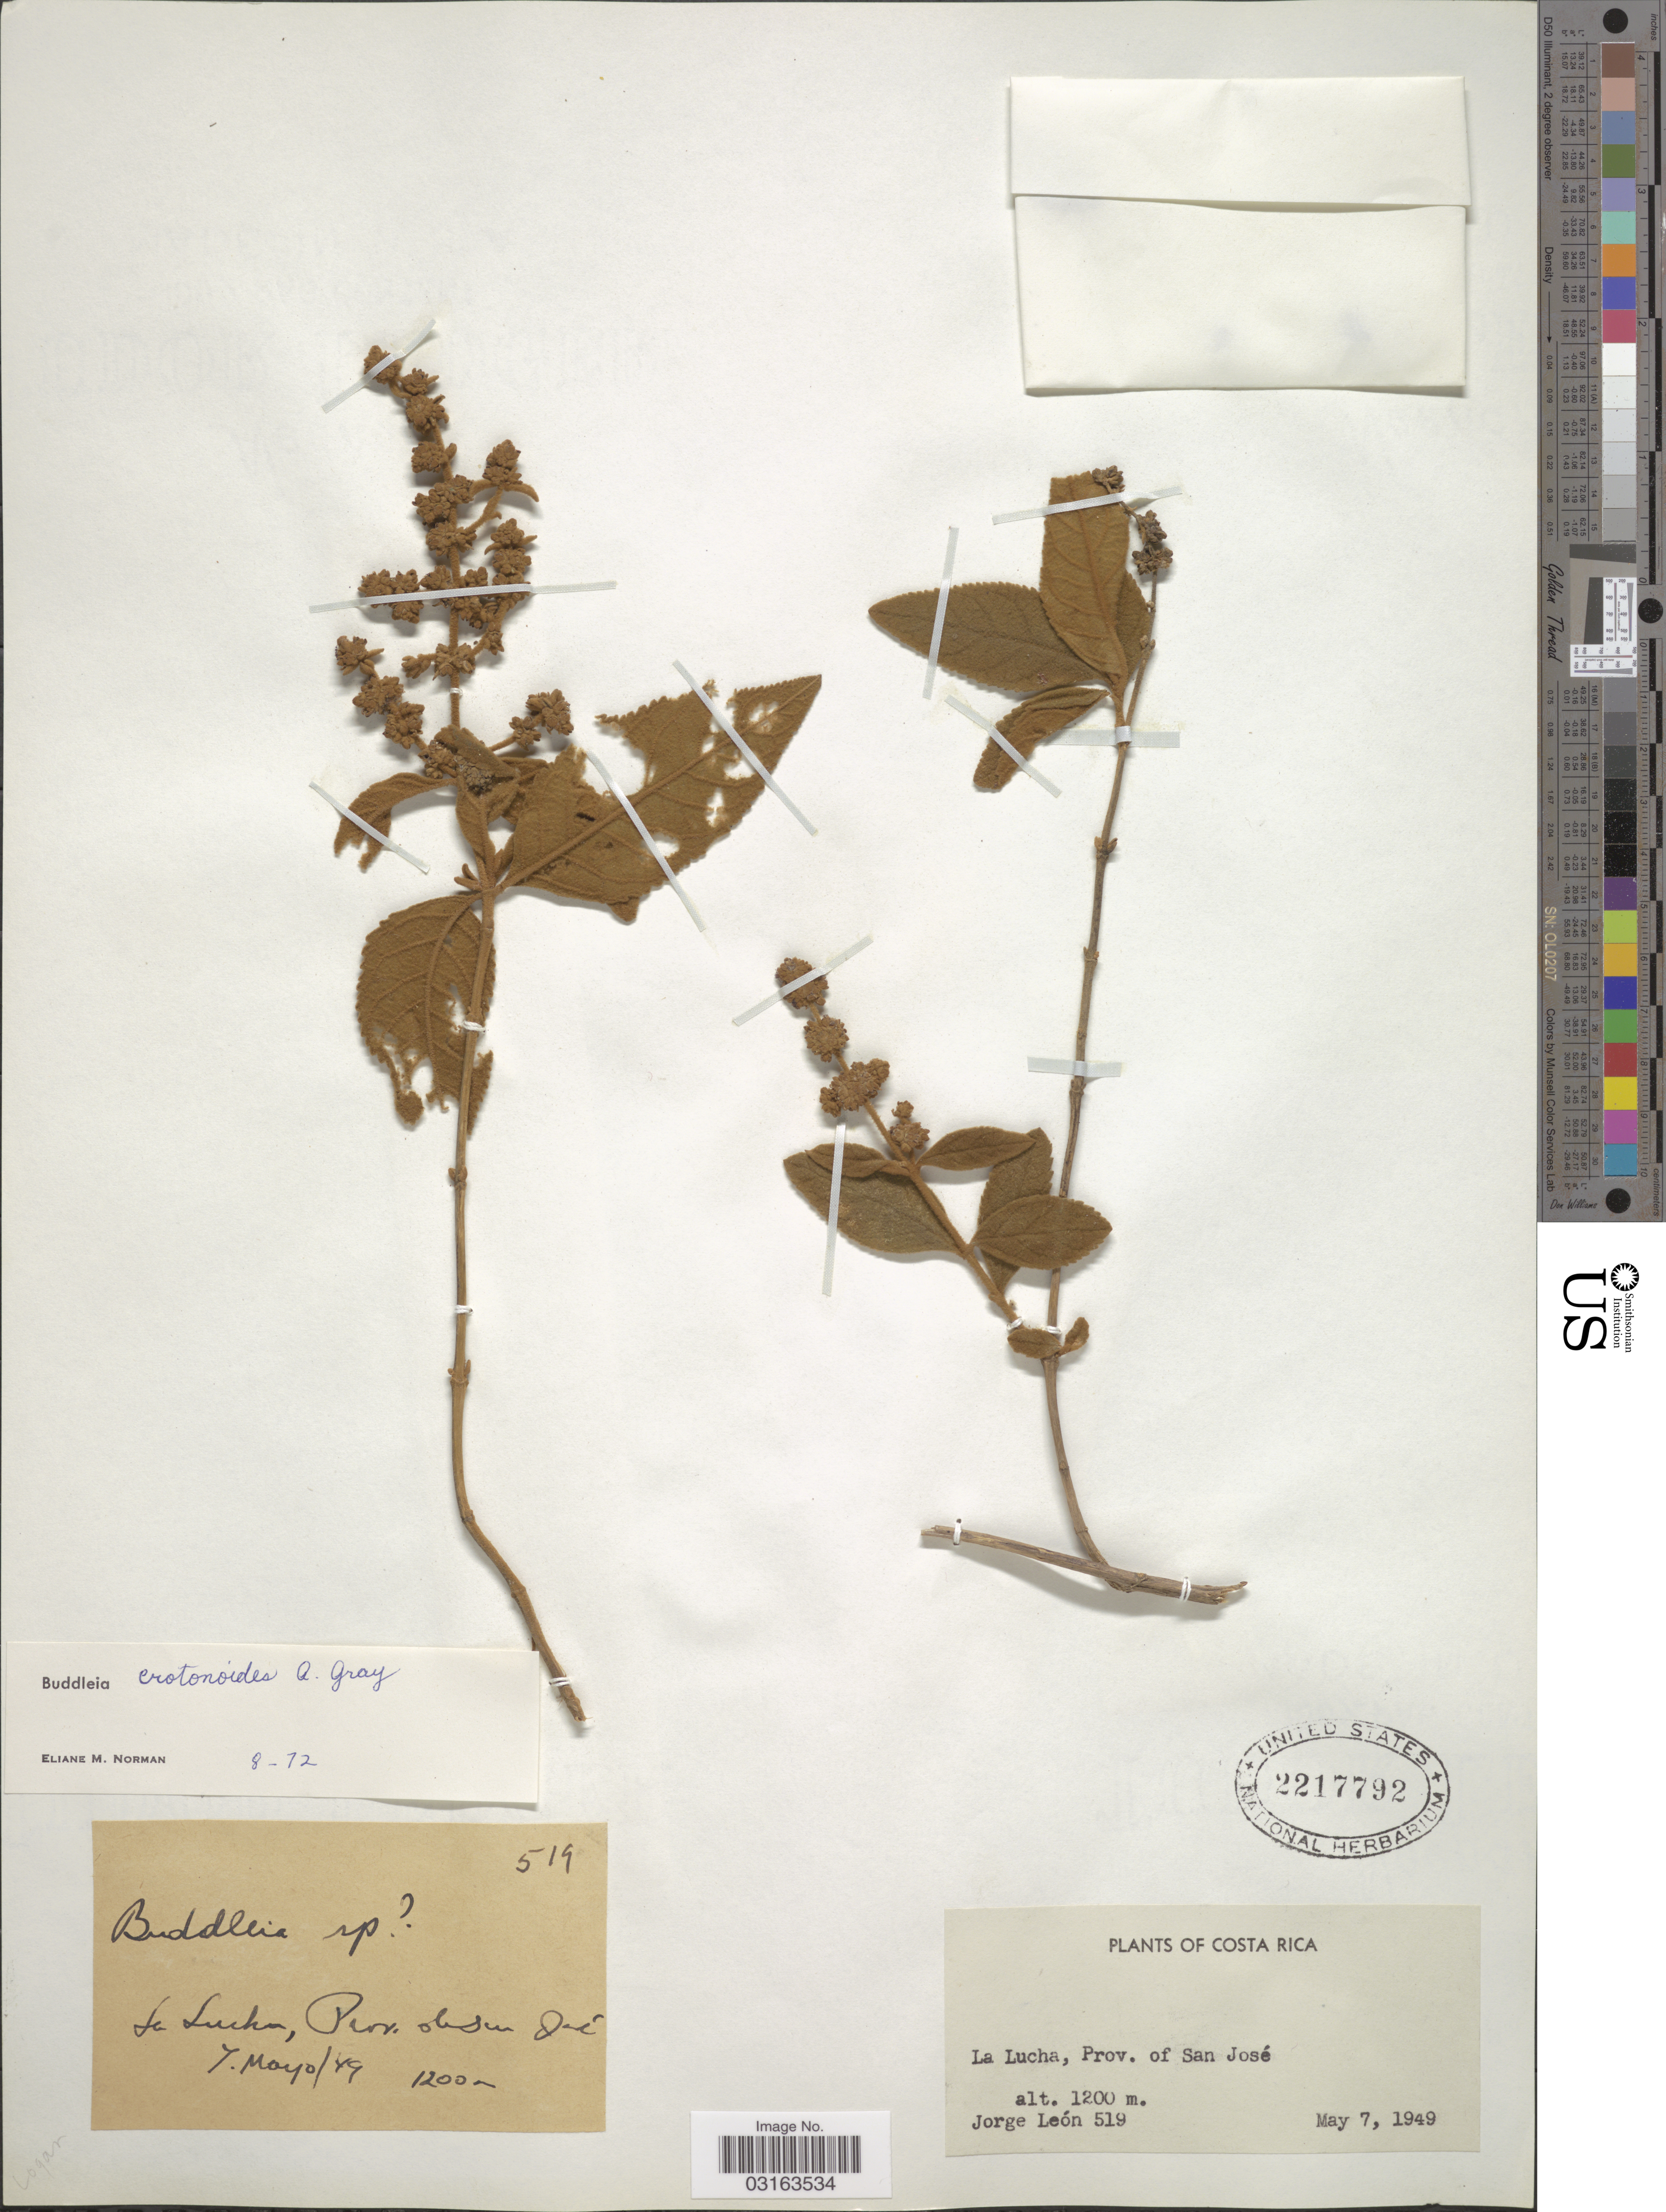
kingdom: Plantae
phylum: Tracheophyta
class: Magnoliopsida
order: Lamiales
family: Scrophulariaceae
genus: Buddleja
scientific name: Buddleja crotonoides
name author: A. Gray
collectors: J. León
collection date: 1949-05-07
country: Costa Rica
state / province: San José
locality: La Lucha.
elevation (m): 1200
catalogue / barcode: US 2217792